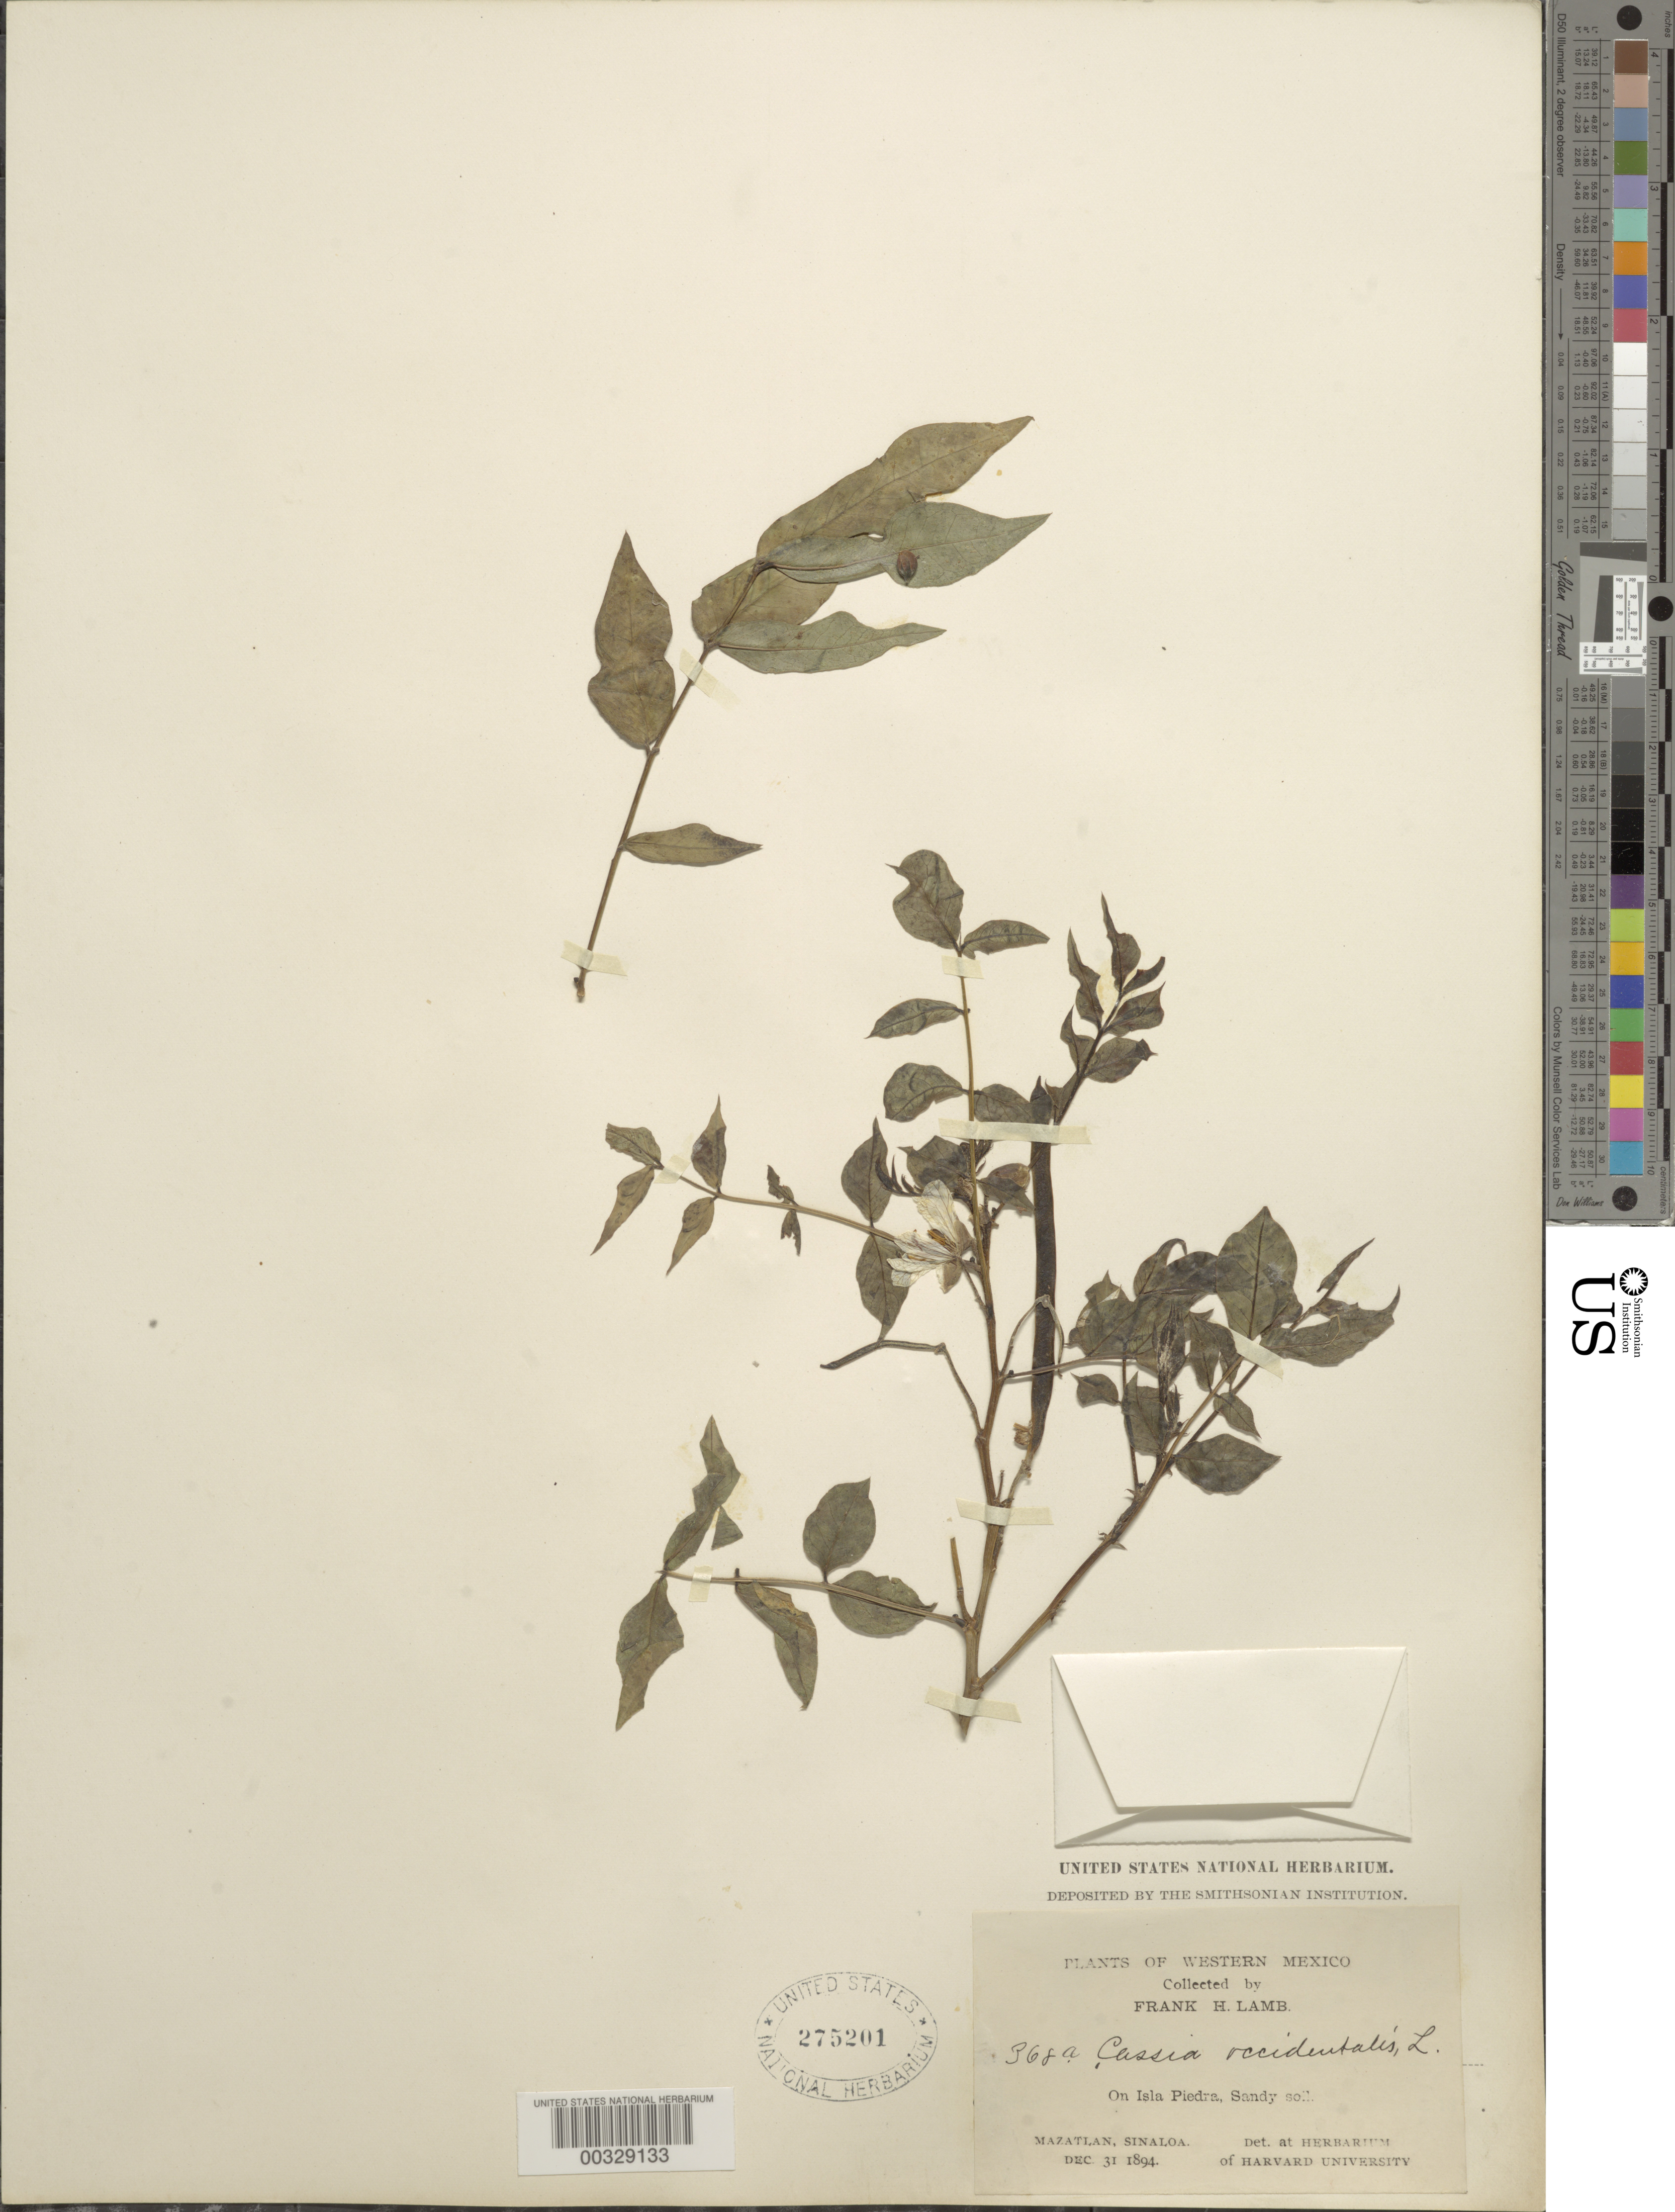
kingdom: Plantae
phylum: Tracheophyta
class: Magnoliopsida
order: Fabales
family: Fabaceae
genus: Senna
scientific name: Senna occidentalis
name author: (L.) Link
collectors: F. H. Lamb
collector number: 368a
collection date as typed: Dec 31 1894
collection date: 1894-12-31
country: Mexico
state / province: Sinaloa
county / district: Mazatlán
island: Piedras Island ?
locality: On Isla Piedra.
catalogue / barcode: US 275201